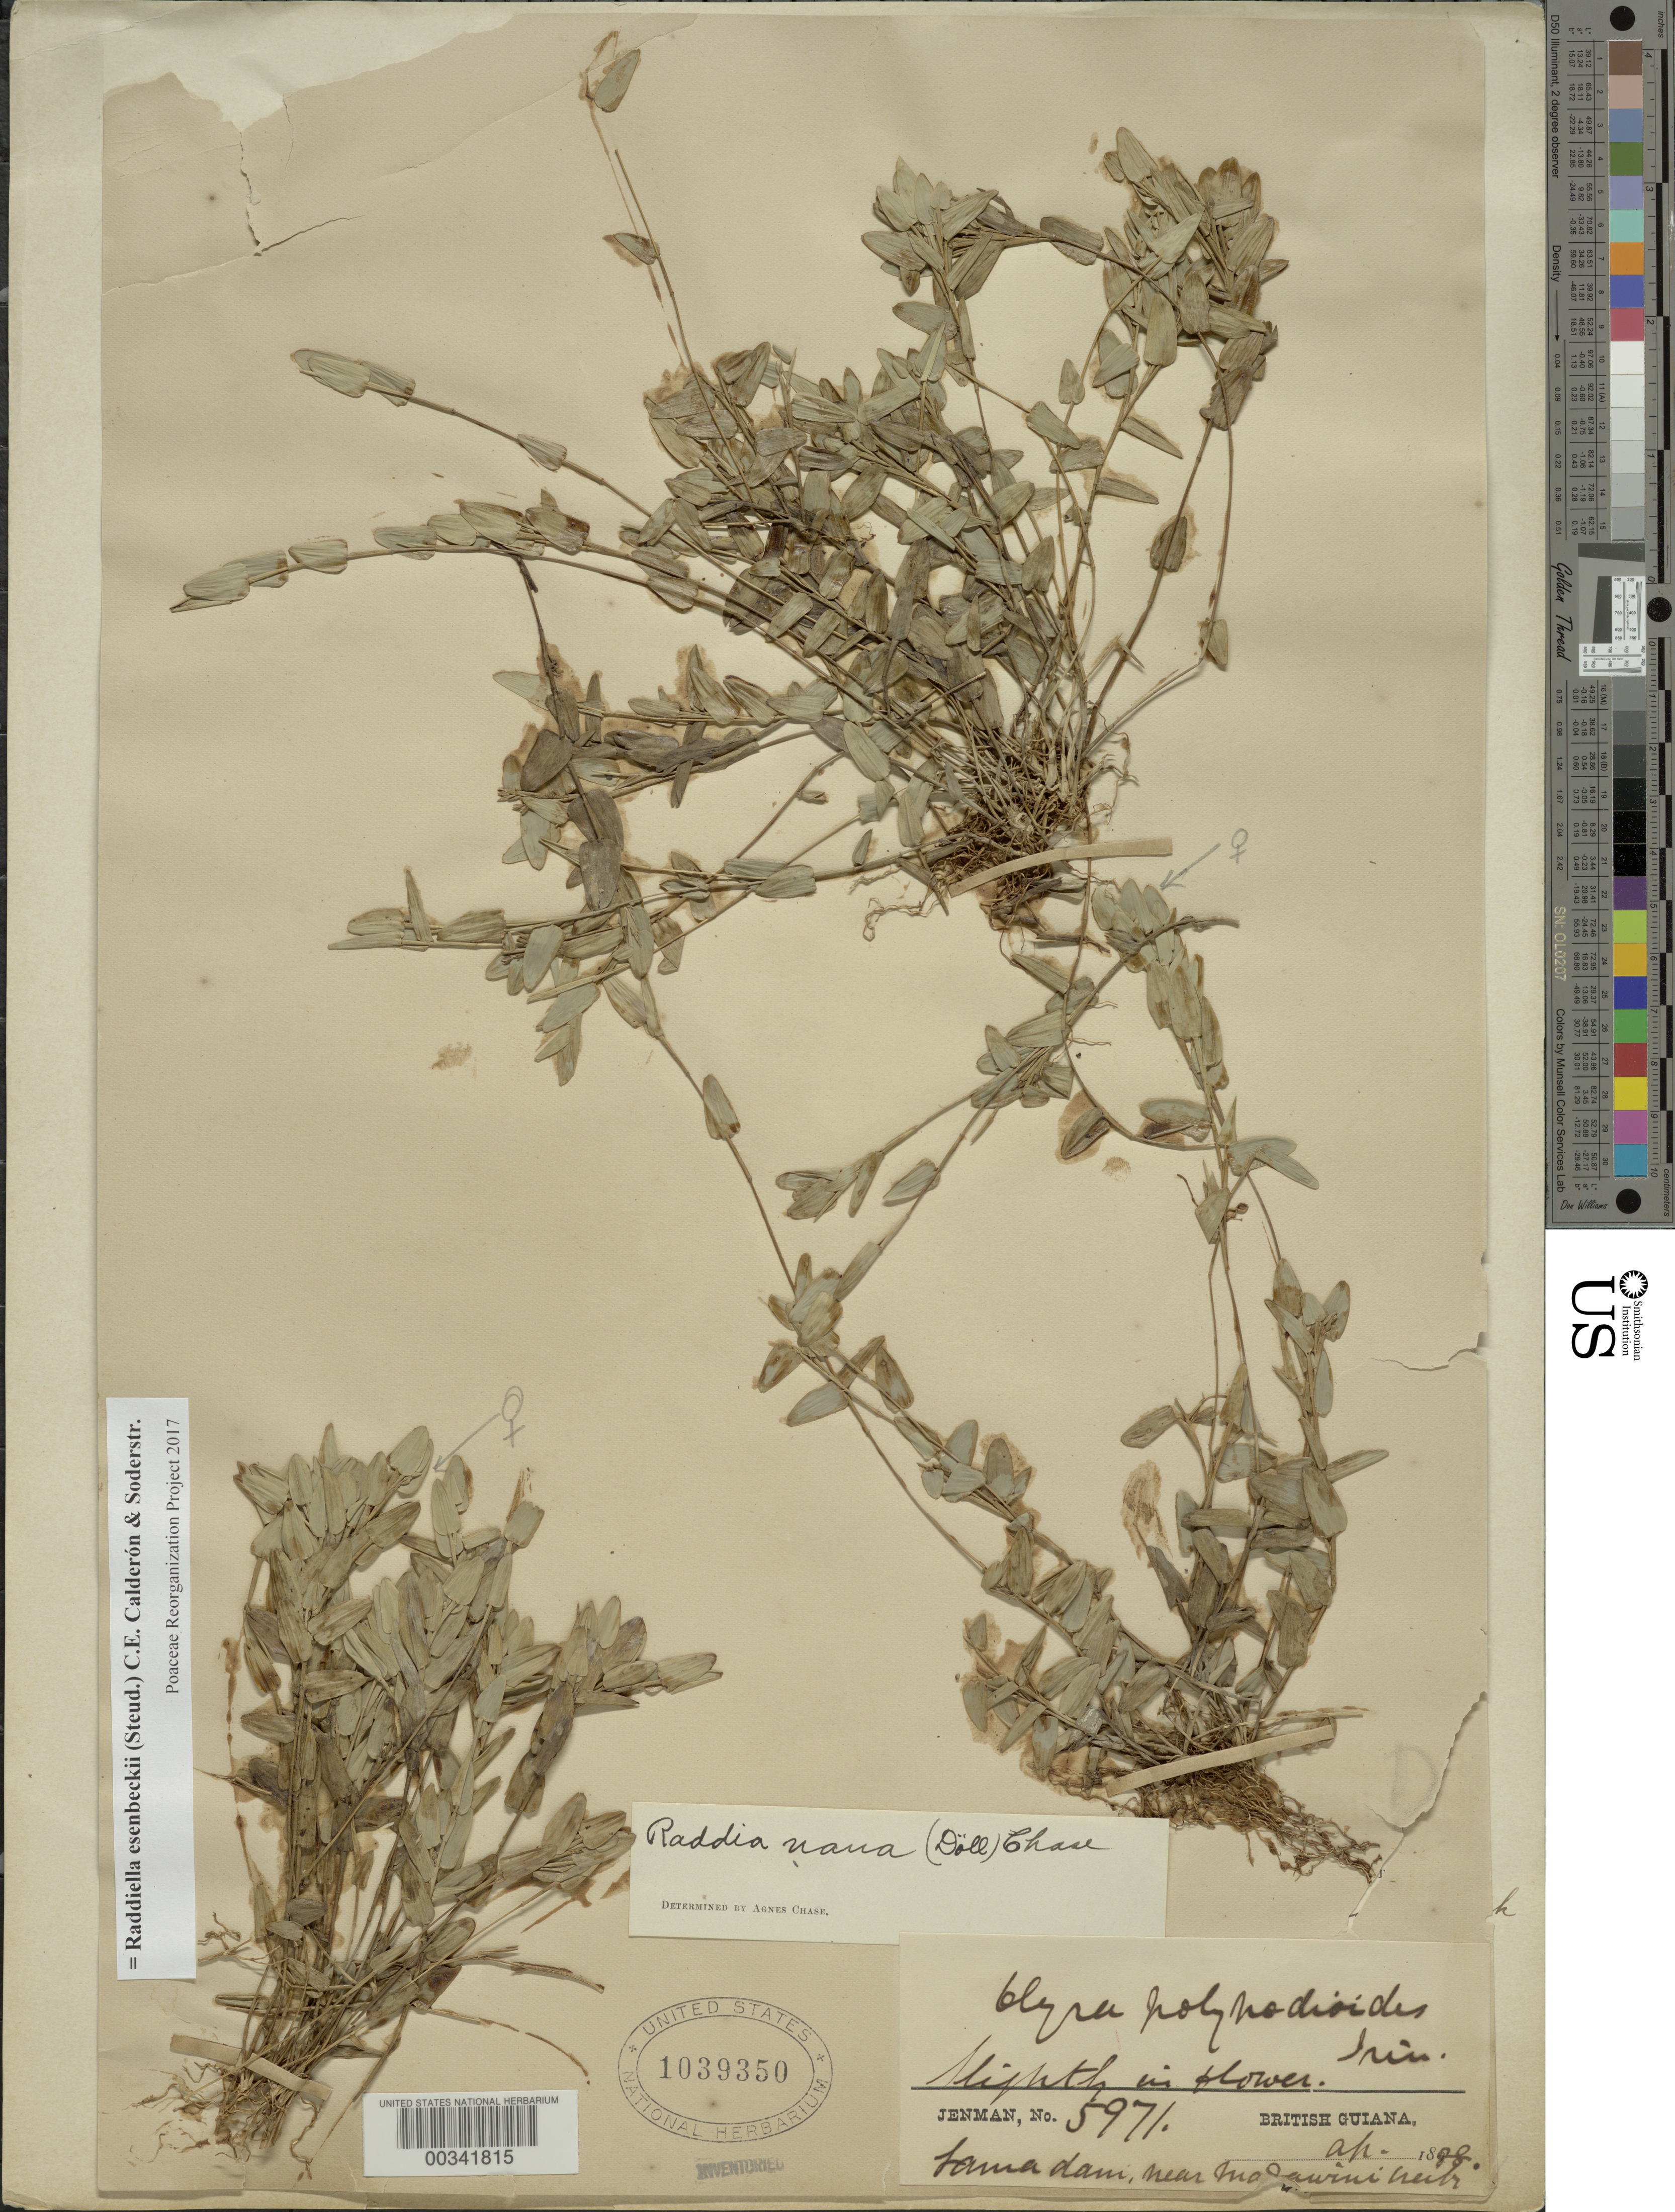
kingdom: Plantae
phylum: Tracheophyta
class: Liliopsida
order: Poales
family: Poaceae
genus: Raddiella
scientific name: Raddiella esenbeckii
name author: (Steud.) C. E. Calderón & Soderstr.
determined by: Poaceae Reorganization Project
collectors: G. S. Jenman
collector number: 5971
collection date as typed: Apr 1898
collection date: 1898-04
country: Guyana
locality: Lama dam; near madawini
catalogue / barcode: US 1039350